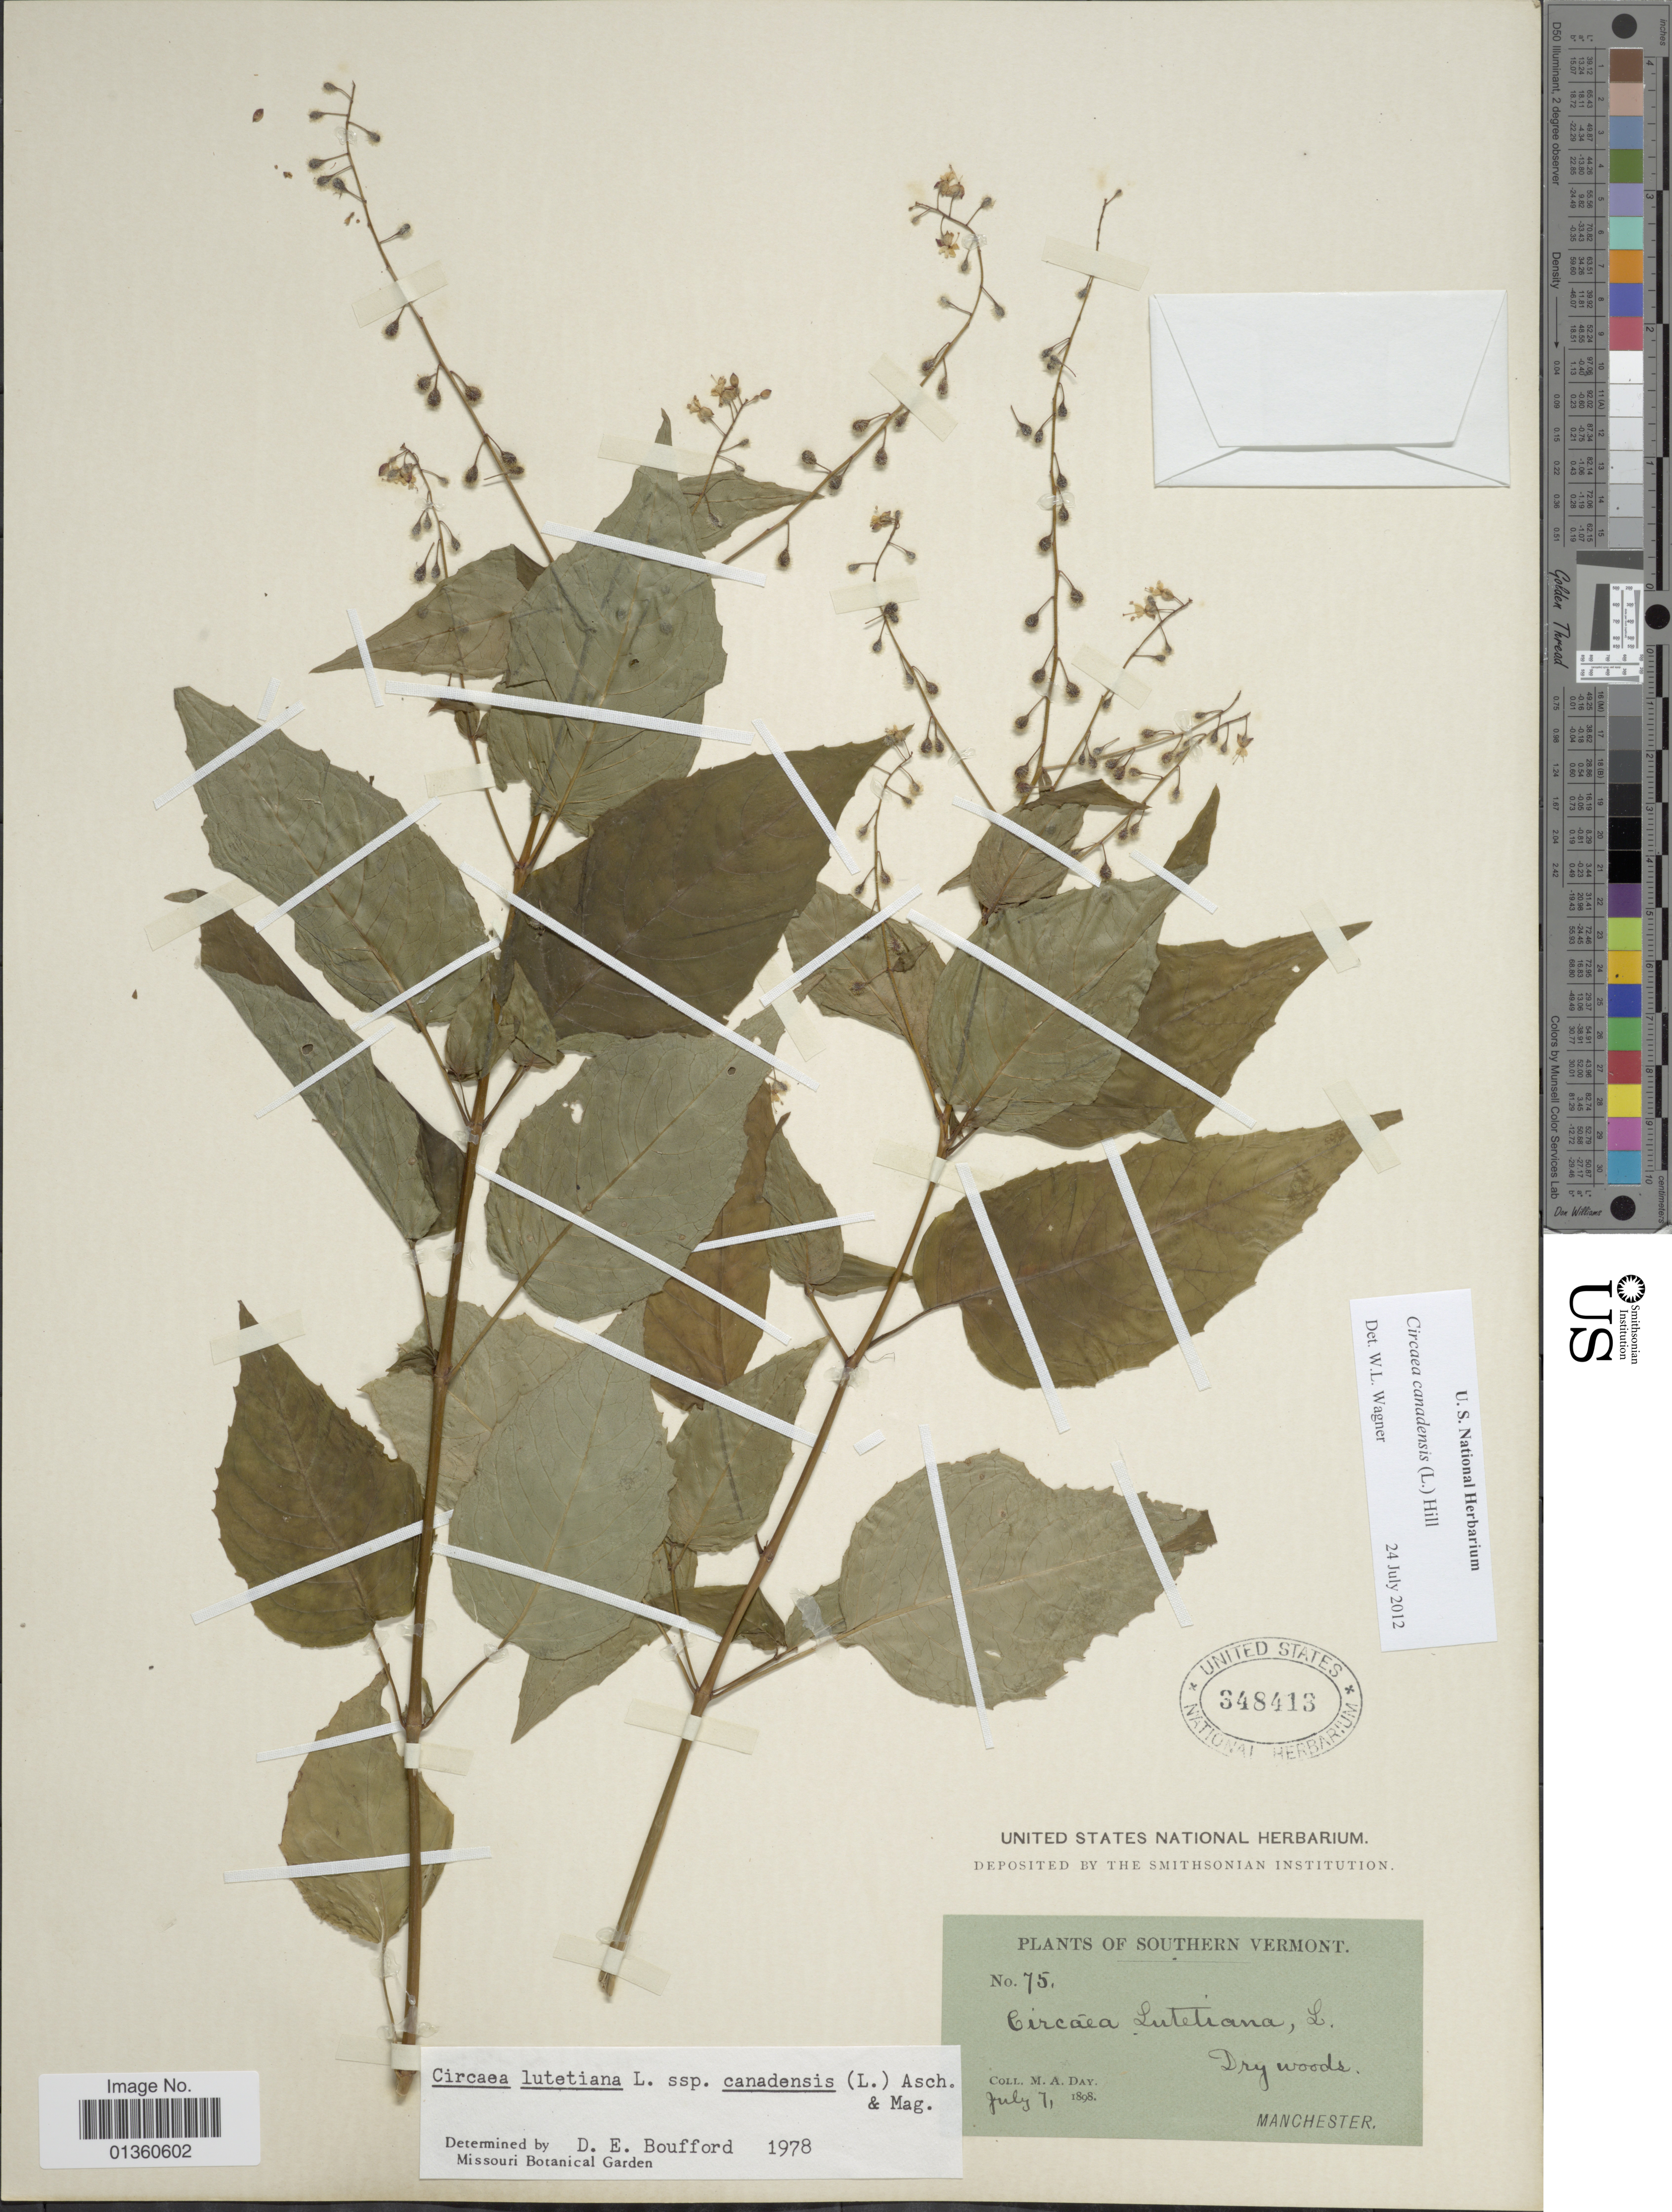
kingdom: Plantae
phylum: Tracheophyta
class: Magnoliopsida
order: Myrtales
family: Onagraceae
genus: Circaea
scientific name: Circaea canadensis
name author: (L.) Hill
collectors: M. Day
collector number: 75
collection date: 1898-07-07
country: United States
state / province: Vermont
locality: Southern Vermont. Manchester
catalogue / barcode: US 348413